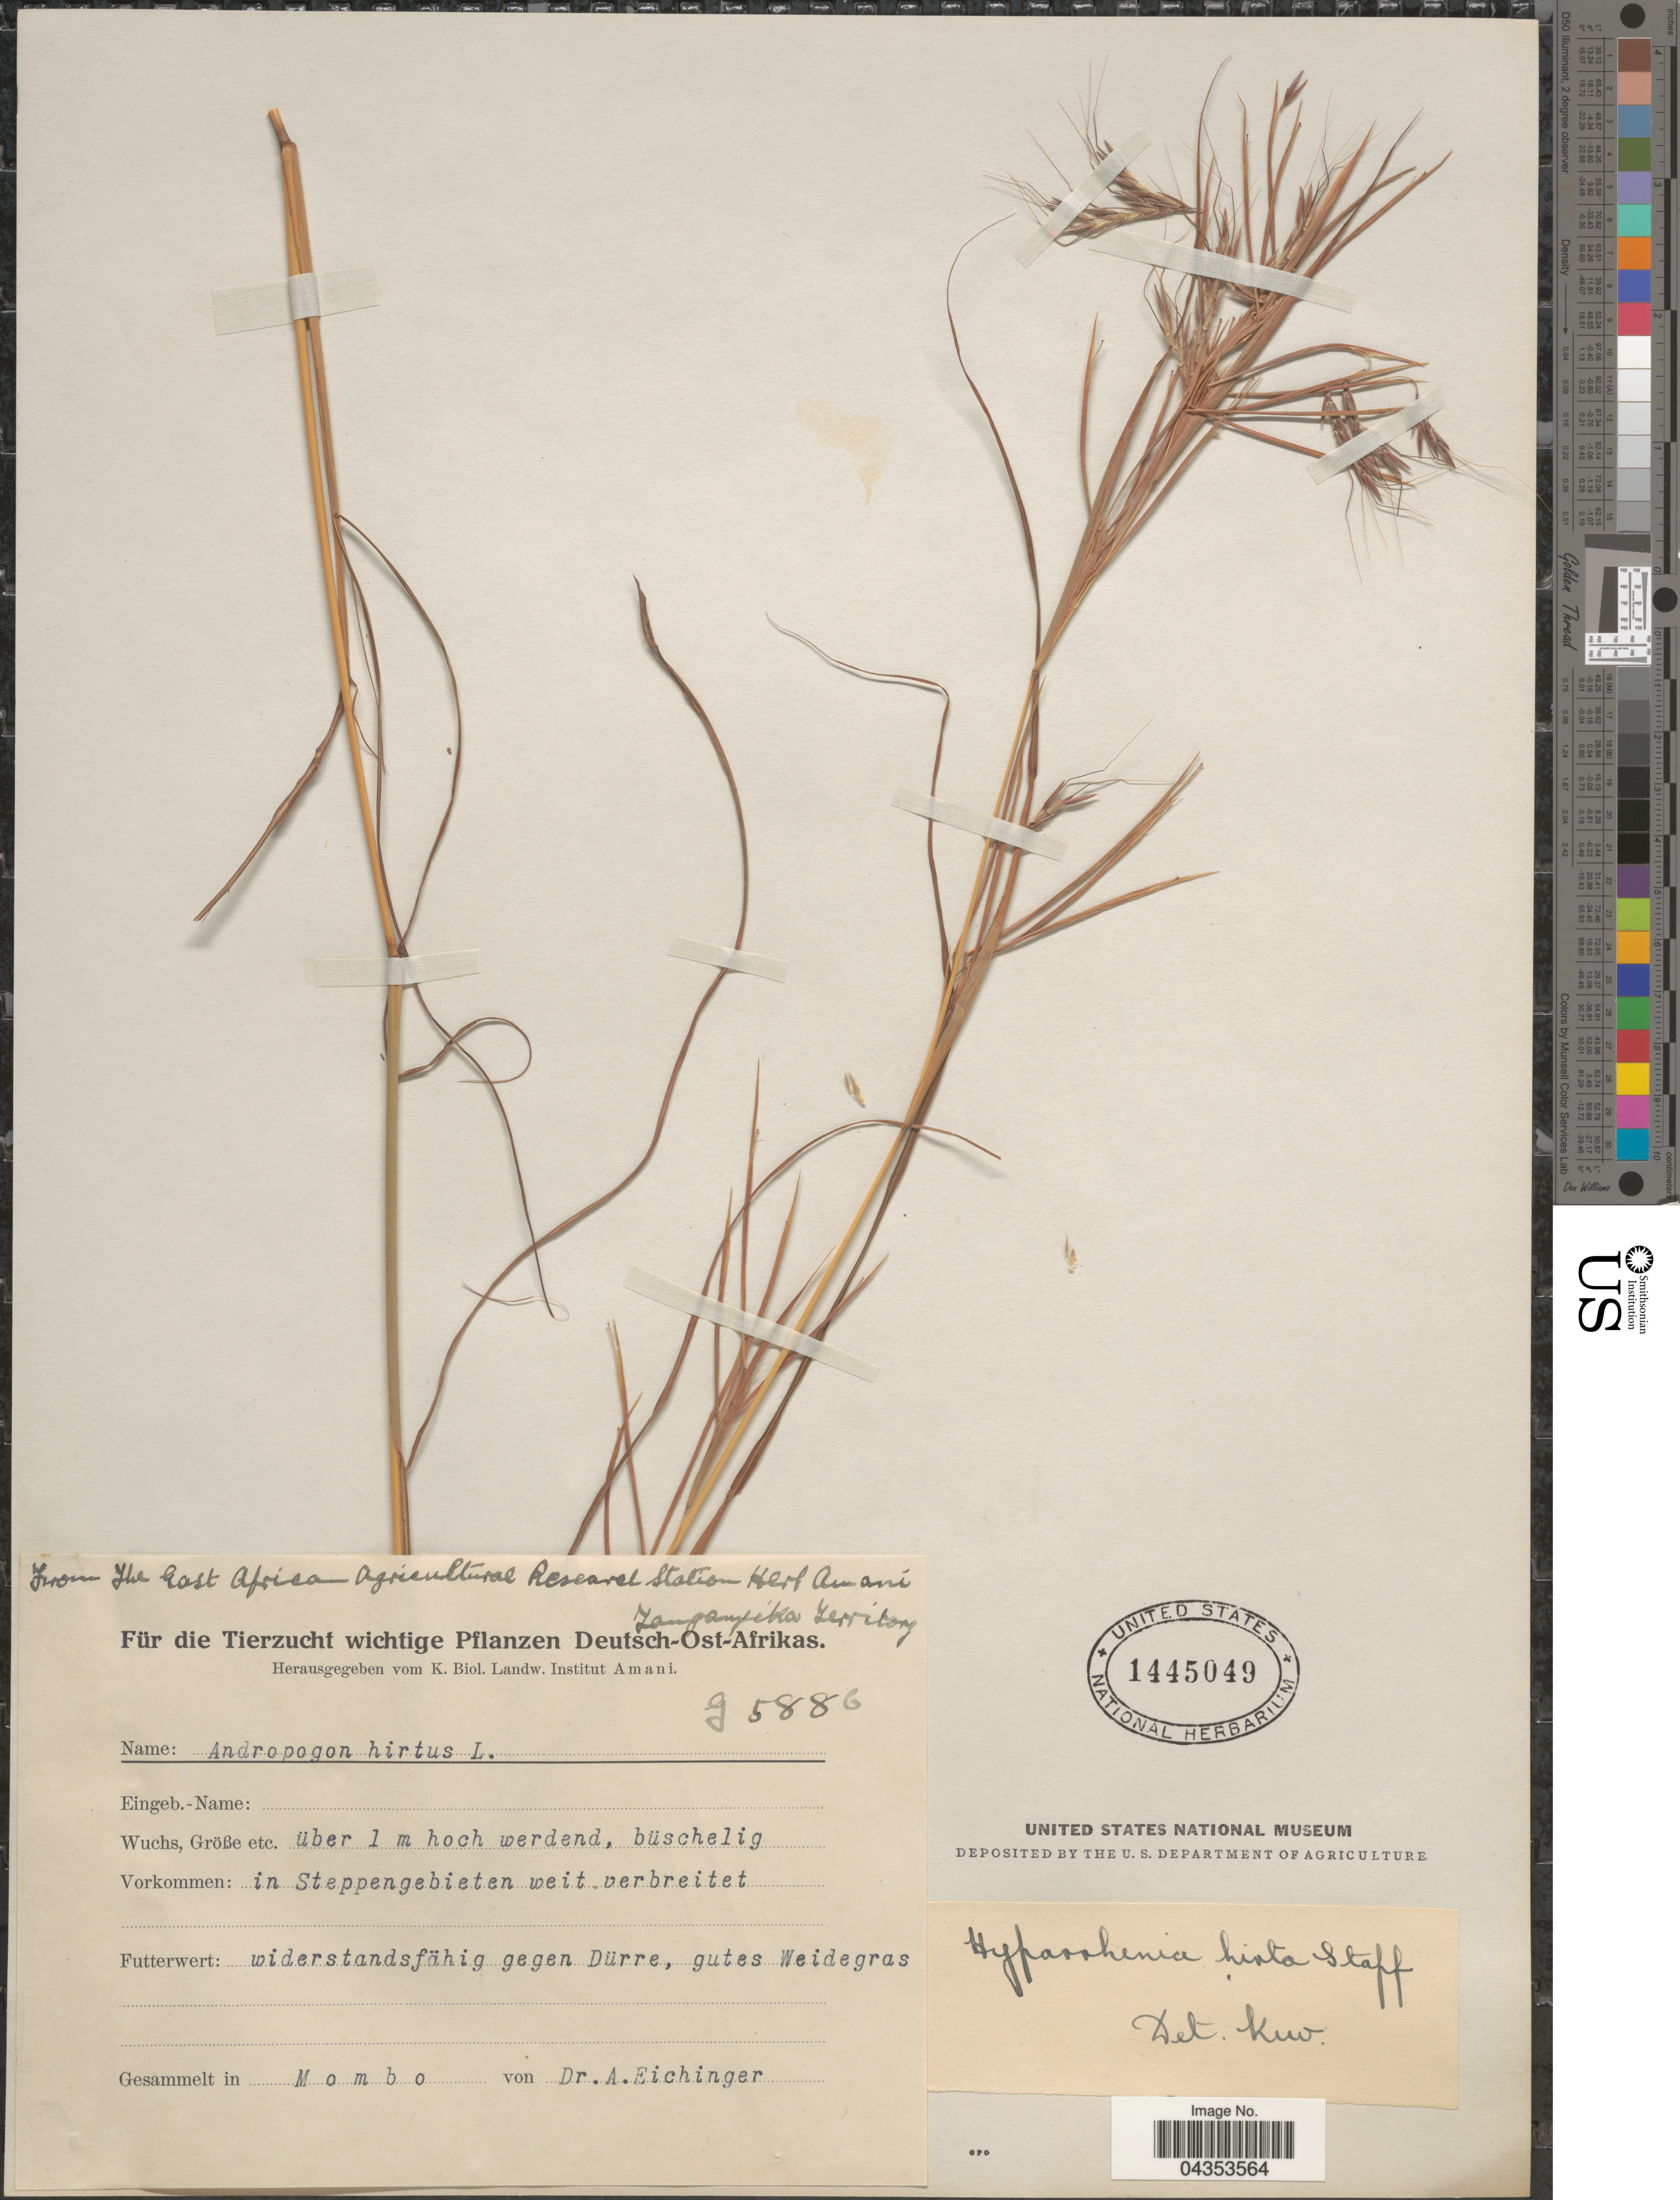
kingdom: Plantae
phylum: Tracheophyta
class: Liliopsida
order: Poales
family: Poaceae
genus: Hyparrhenia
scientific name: Hyparrhenia hirta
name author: (L.) Stapf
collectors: A. Eichinger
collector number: G5886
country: Tanzania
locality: Tanganyika Territory. Deutsch-Ost-Afrikas. Vorkommen: in Steppengebieten weit verbreitet. In Mombo.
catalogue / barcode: US 1445049